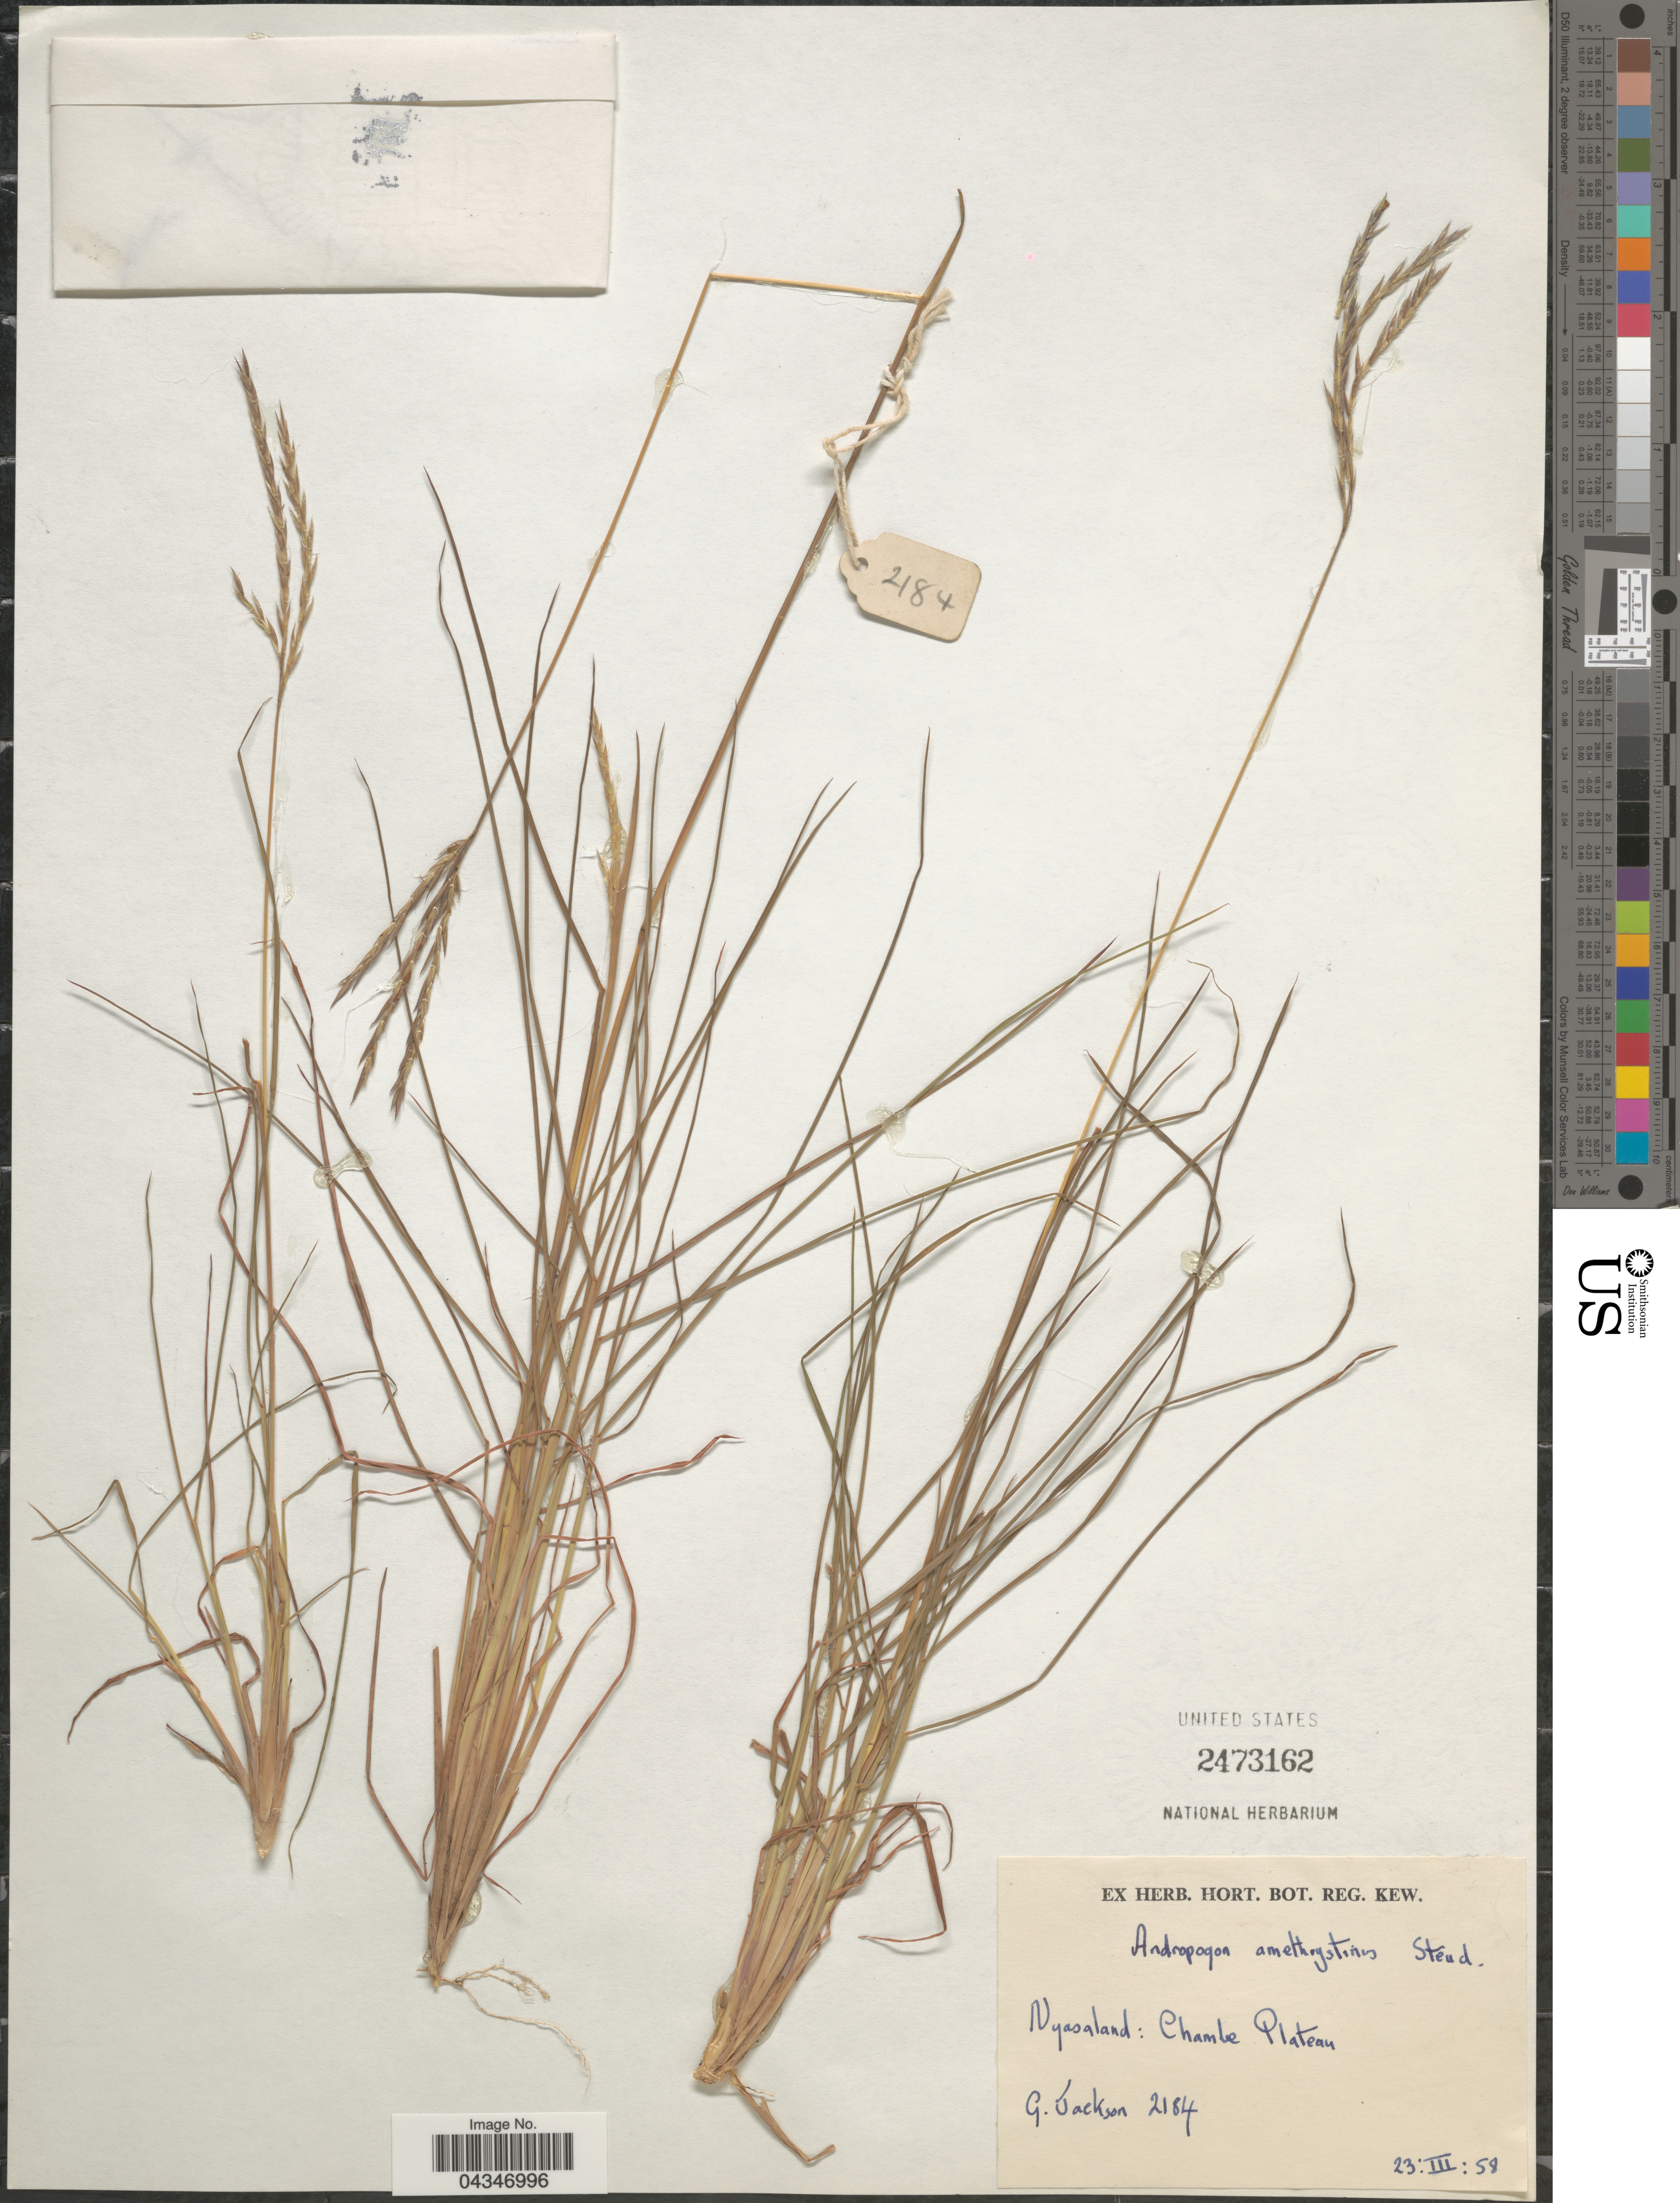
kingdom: Plantae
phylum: Tracheophyta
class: Liliopsida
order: Poales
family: Poaceae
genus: Andropogon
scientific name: Andropogon amethystinus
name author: Steud.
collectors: G. Jackson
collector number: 2184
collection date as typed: Transcribed d/m/y: 23/3/58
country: Malawi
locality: Nyasaland: Chambe Plateau.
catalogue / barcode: US 2473162